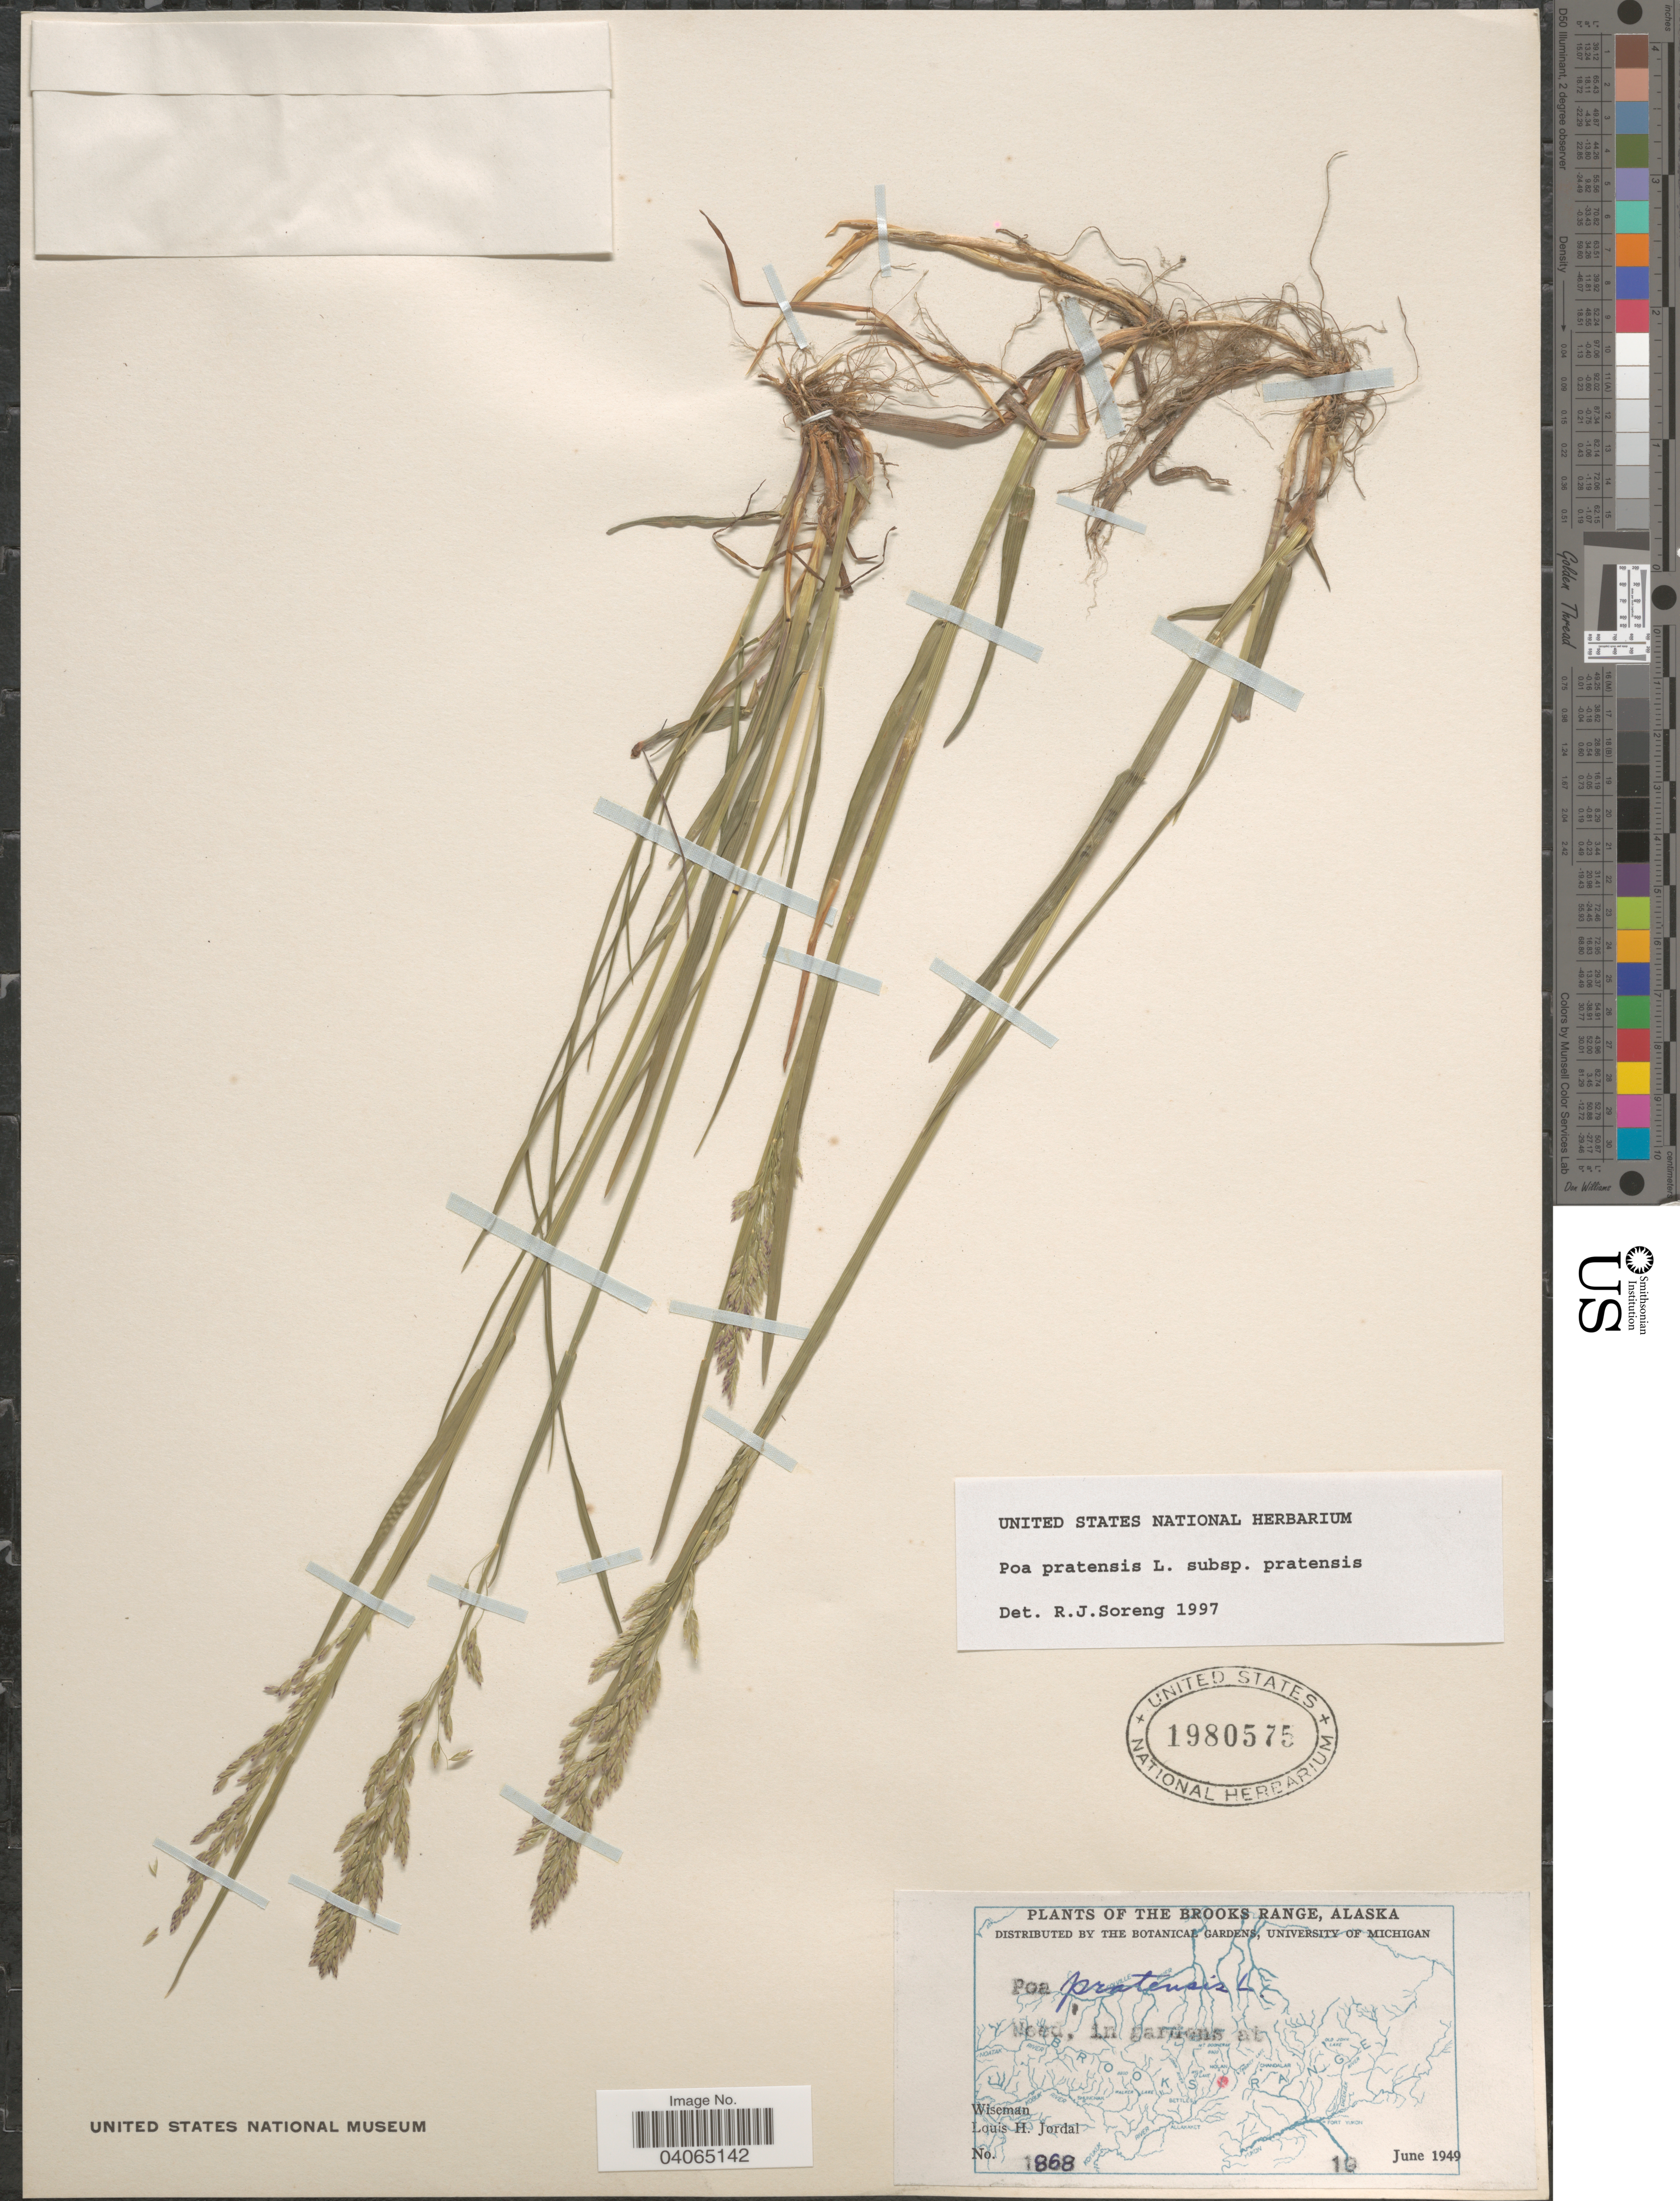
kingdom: Plantae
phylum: Tracheophyta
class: Liliopsida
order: Poales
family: Poaceae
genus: Poa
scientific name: Poa pratensis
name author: L.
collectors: L. Jordal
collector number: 1868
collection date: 1949-06-10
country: United States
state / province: Alaska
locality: The Brooks Range. In gardens at Wiseman.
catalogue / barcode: US 1980575